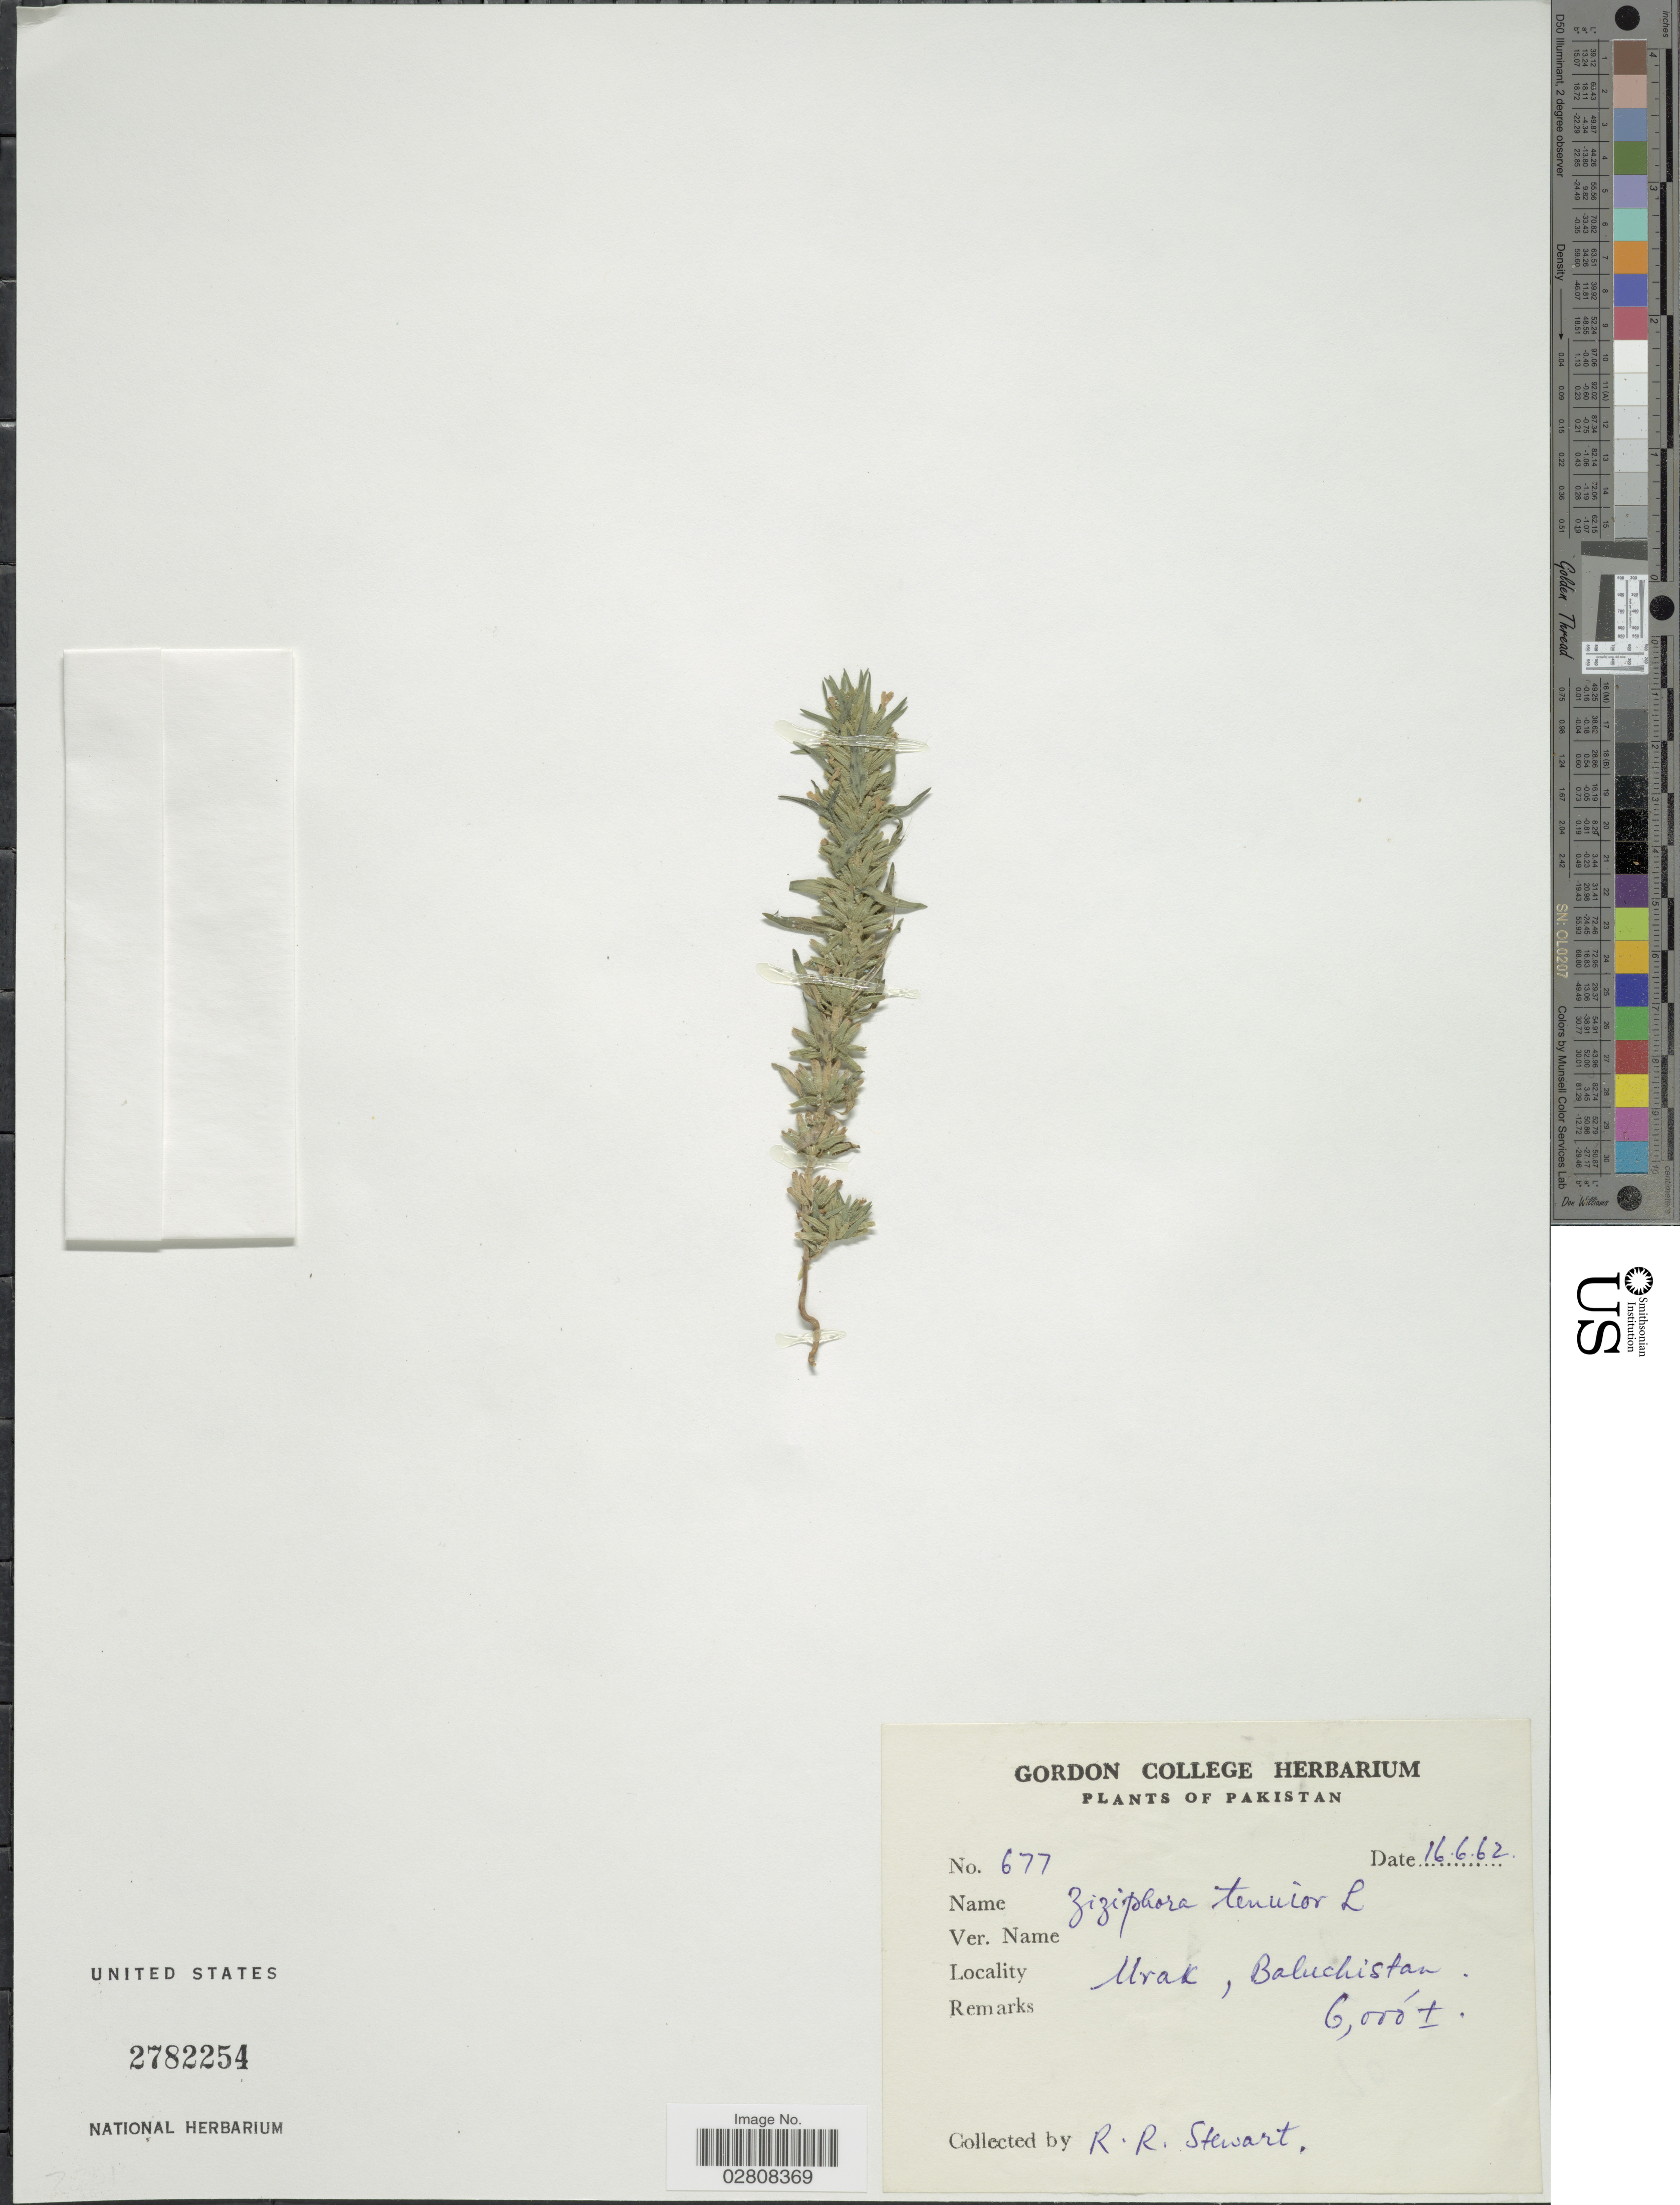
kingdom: Plantae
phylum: Tracheophyta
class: Magnoliopsida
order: Lamiales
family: Lamiaceae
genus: Ziziphora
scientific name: Ziziphora tenuior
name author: L.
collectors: R. R. Stewart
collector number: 677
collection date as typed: Transcribed d/m/y: 16/6/62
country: Pakistan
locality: Urak, Baluchistan.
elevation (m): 1829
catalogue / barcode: US 2782254